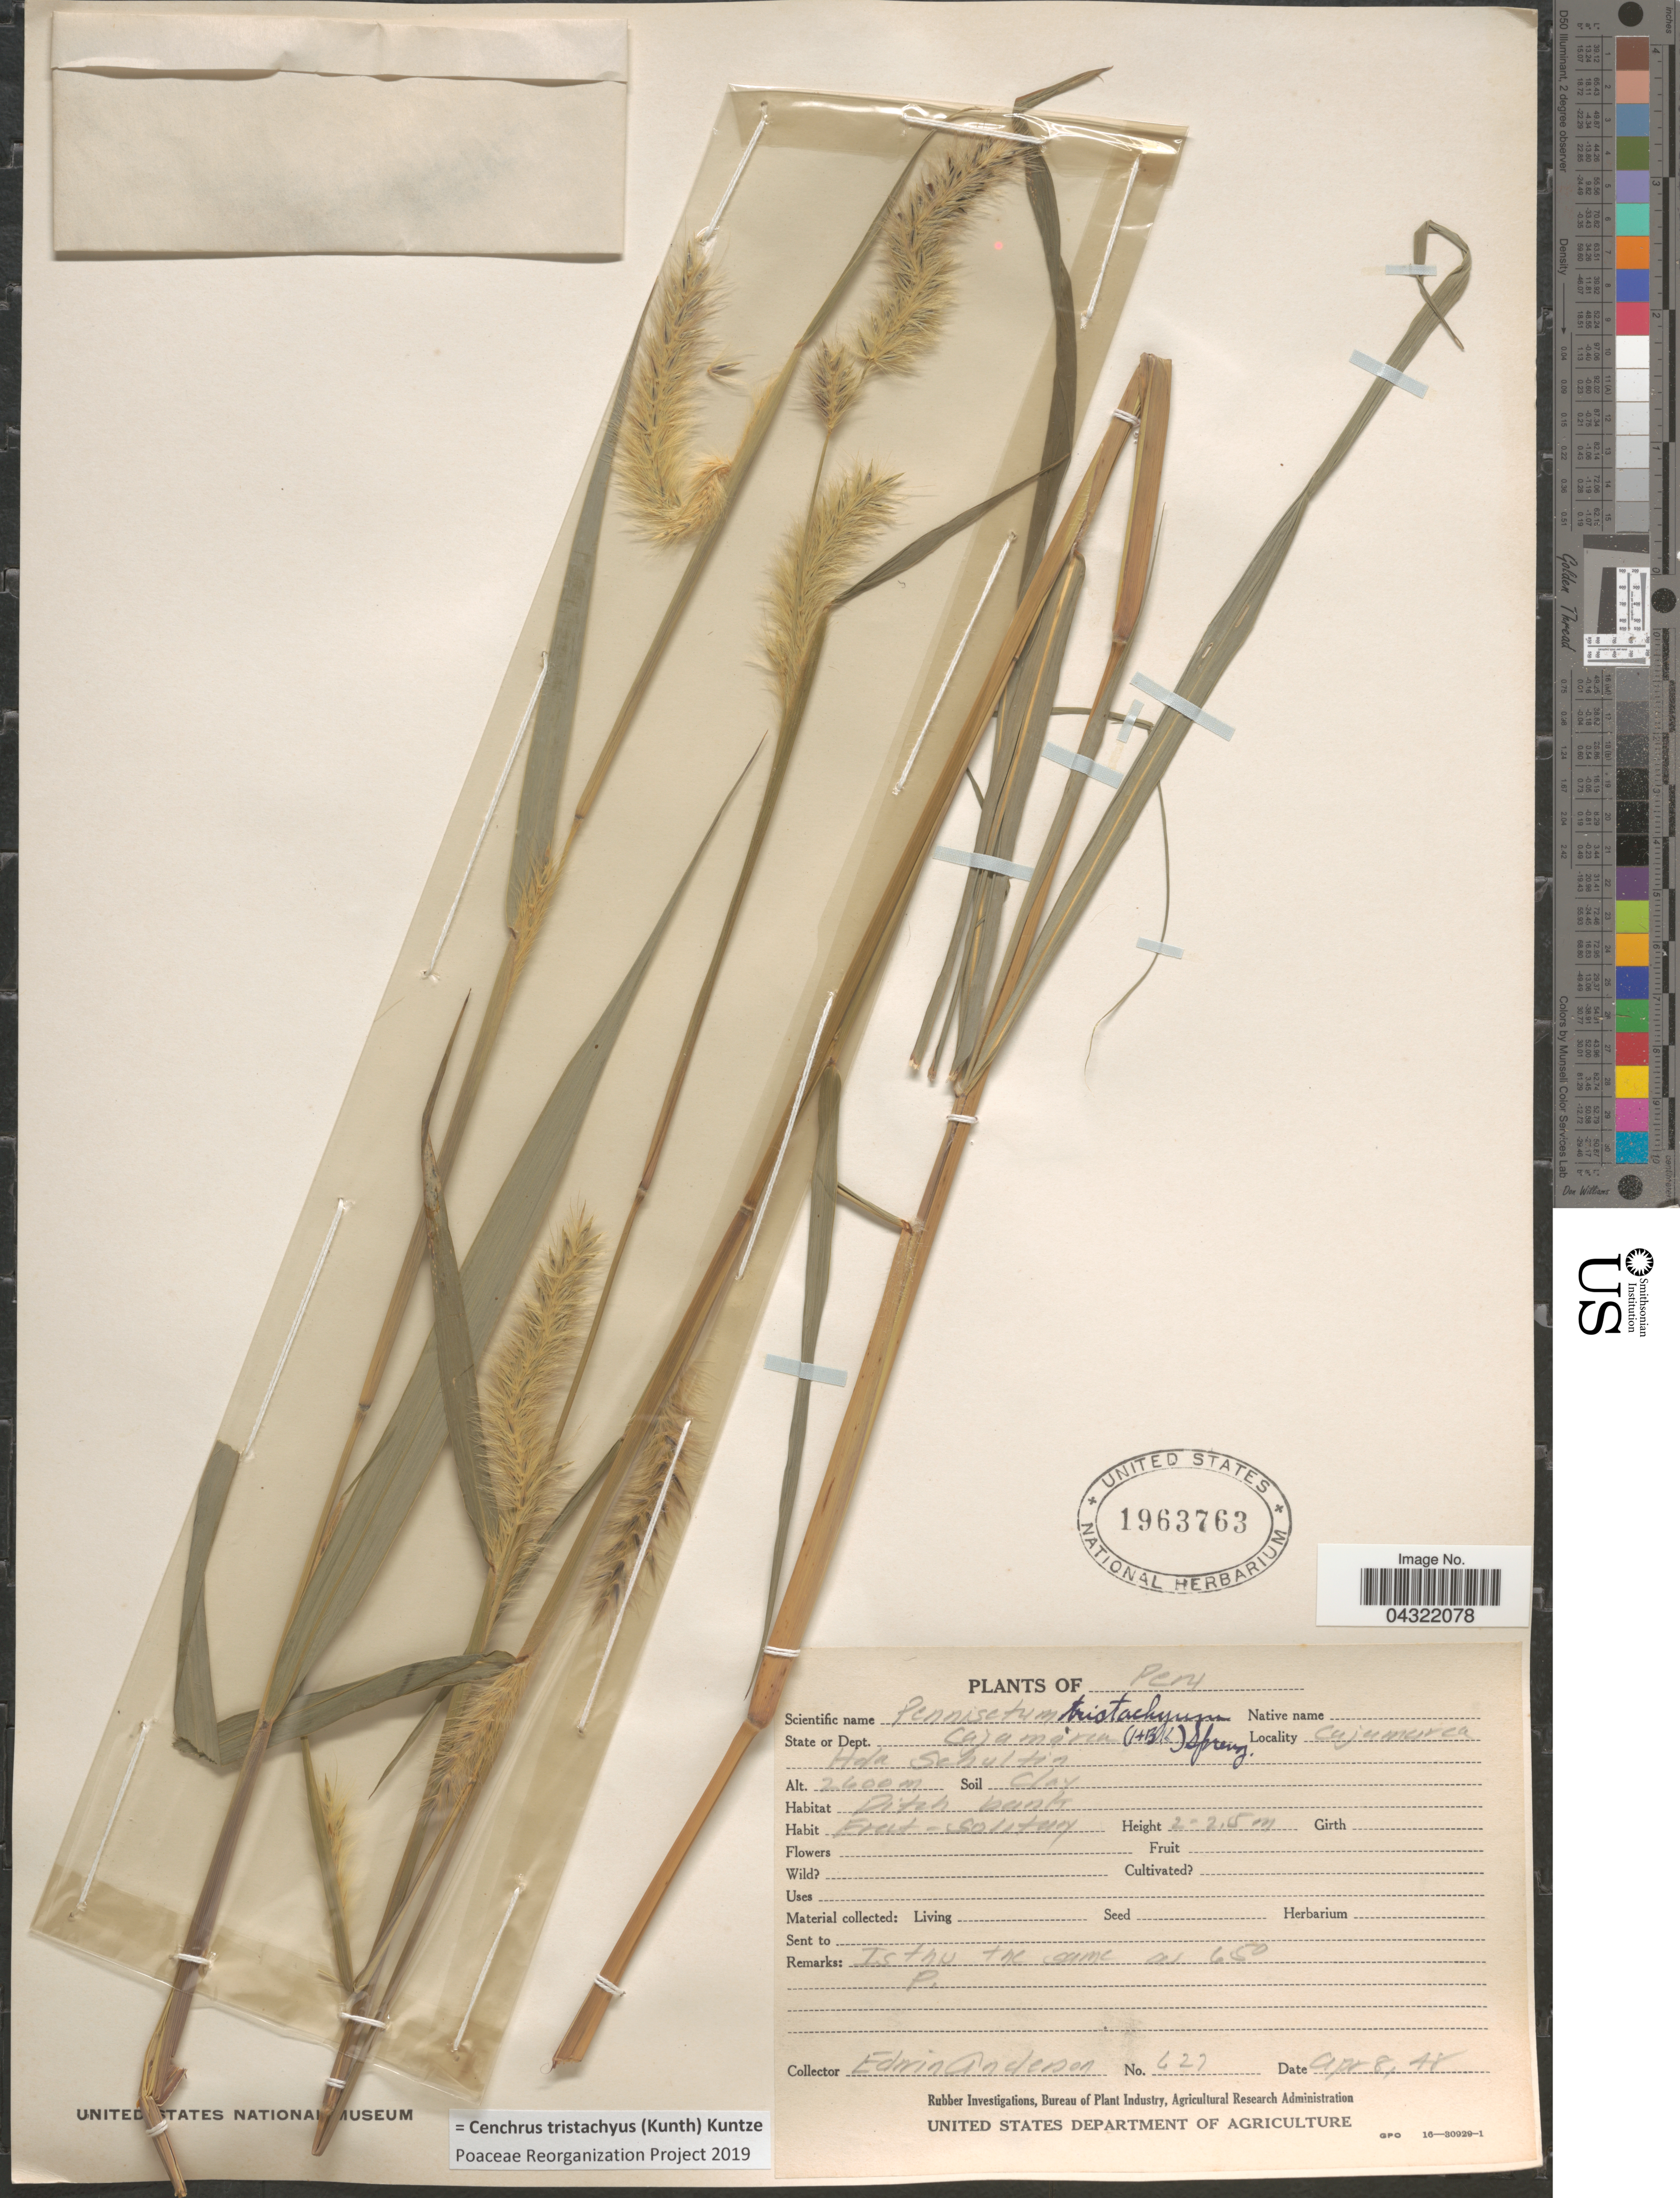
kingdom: Plantae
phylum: Tracheophyta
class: Liliopsida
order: Poales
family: Poaceae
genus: Cenchrus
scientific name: Cenchrus tristachyus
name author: (Kunth) Kuntze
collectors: E. Anderson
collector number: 623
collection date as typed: Transcribed d/m/y: 8/4/48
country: Peru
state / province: Cajamarca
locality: Dept. Cajamarca. Cajamarca Hda. Schultin.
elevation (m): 2600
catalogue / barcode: US 1963763